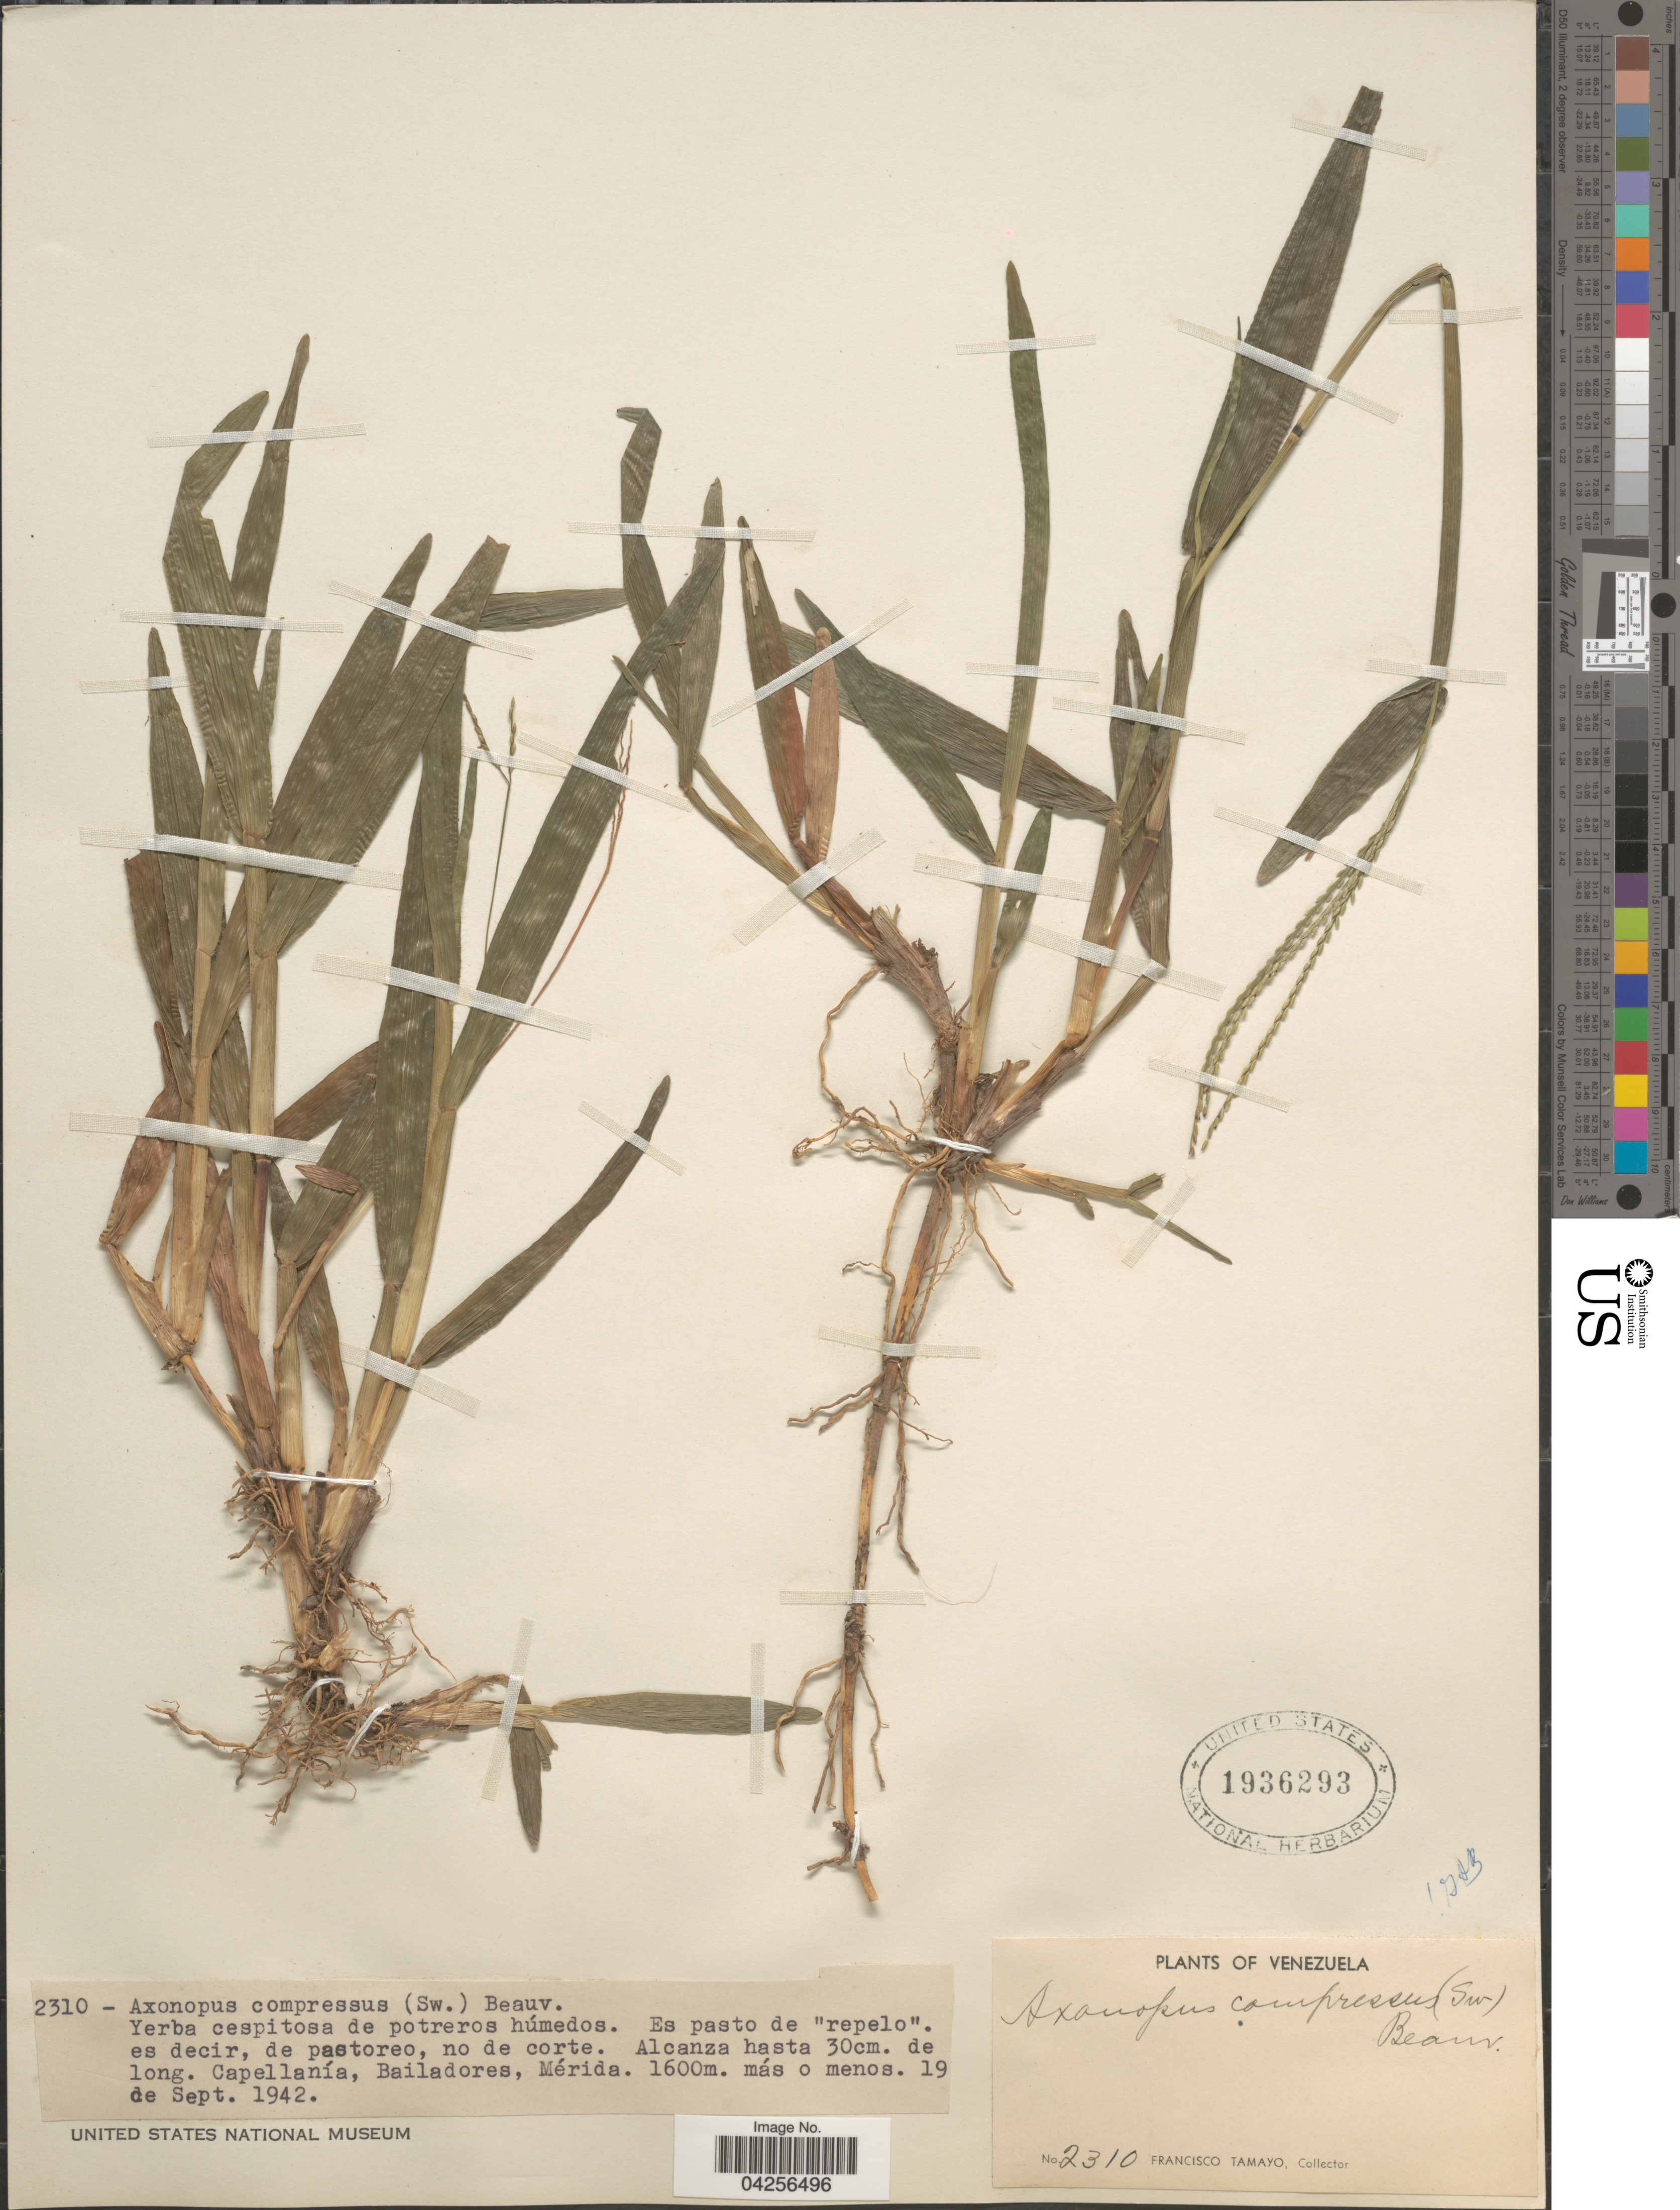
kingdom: Plantae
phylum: Tracheophyta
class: Liliopsida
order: Poales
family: Poaceae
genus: Axonopus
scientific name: Axonopus compressus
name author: (Sw.) P. Beauv.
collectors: F. Tamayo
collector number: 2310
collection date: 1942-09-19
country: Venezuela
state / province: Merida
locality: Capallanía, Bailadores.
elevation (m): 1600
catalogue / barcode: US 1936293